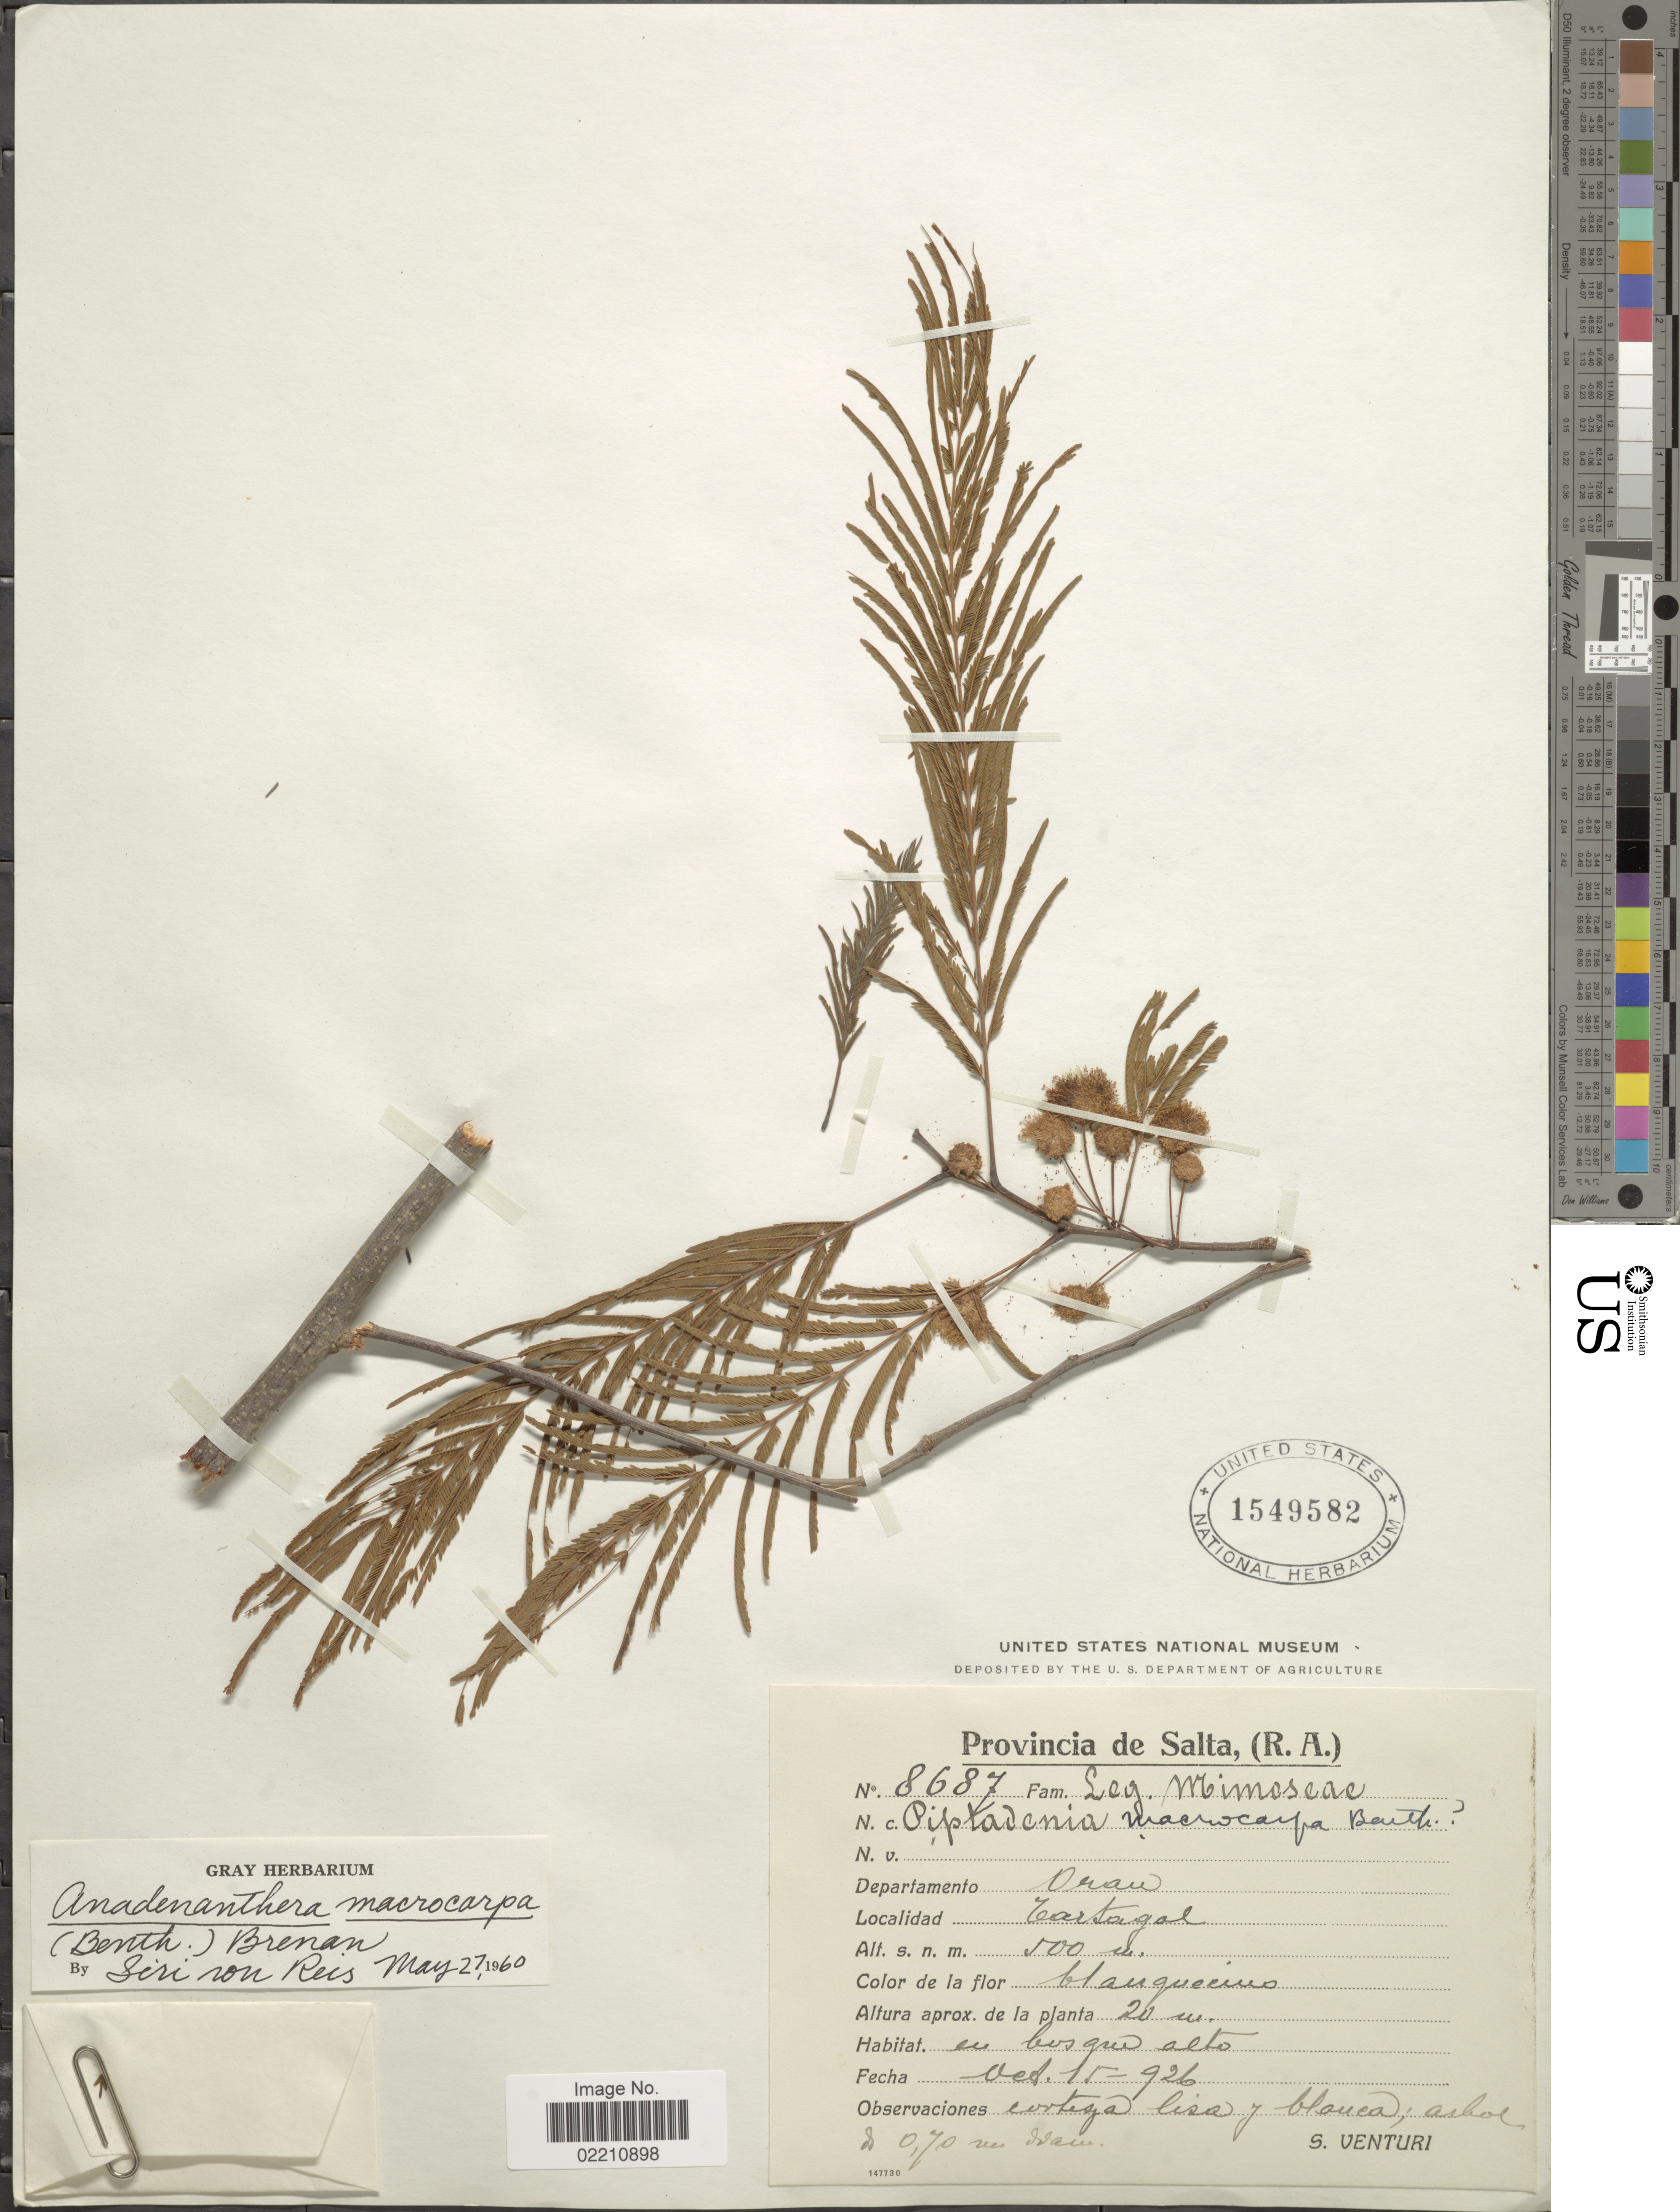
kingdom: Plantae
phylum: Tracheophyta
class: Magnoliopsida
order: Fabales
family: Fabaceae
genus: Anadenanthera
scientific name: Anadenanthera macrocarpa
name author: (Benth.) Brenan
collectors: S. Venturi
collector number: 8687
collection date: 1926-10-15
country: Argentina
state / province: Salta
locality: Departamento Oran. Tartagal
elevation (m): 500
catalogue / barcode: US 1549582